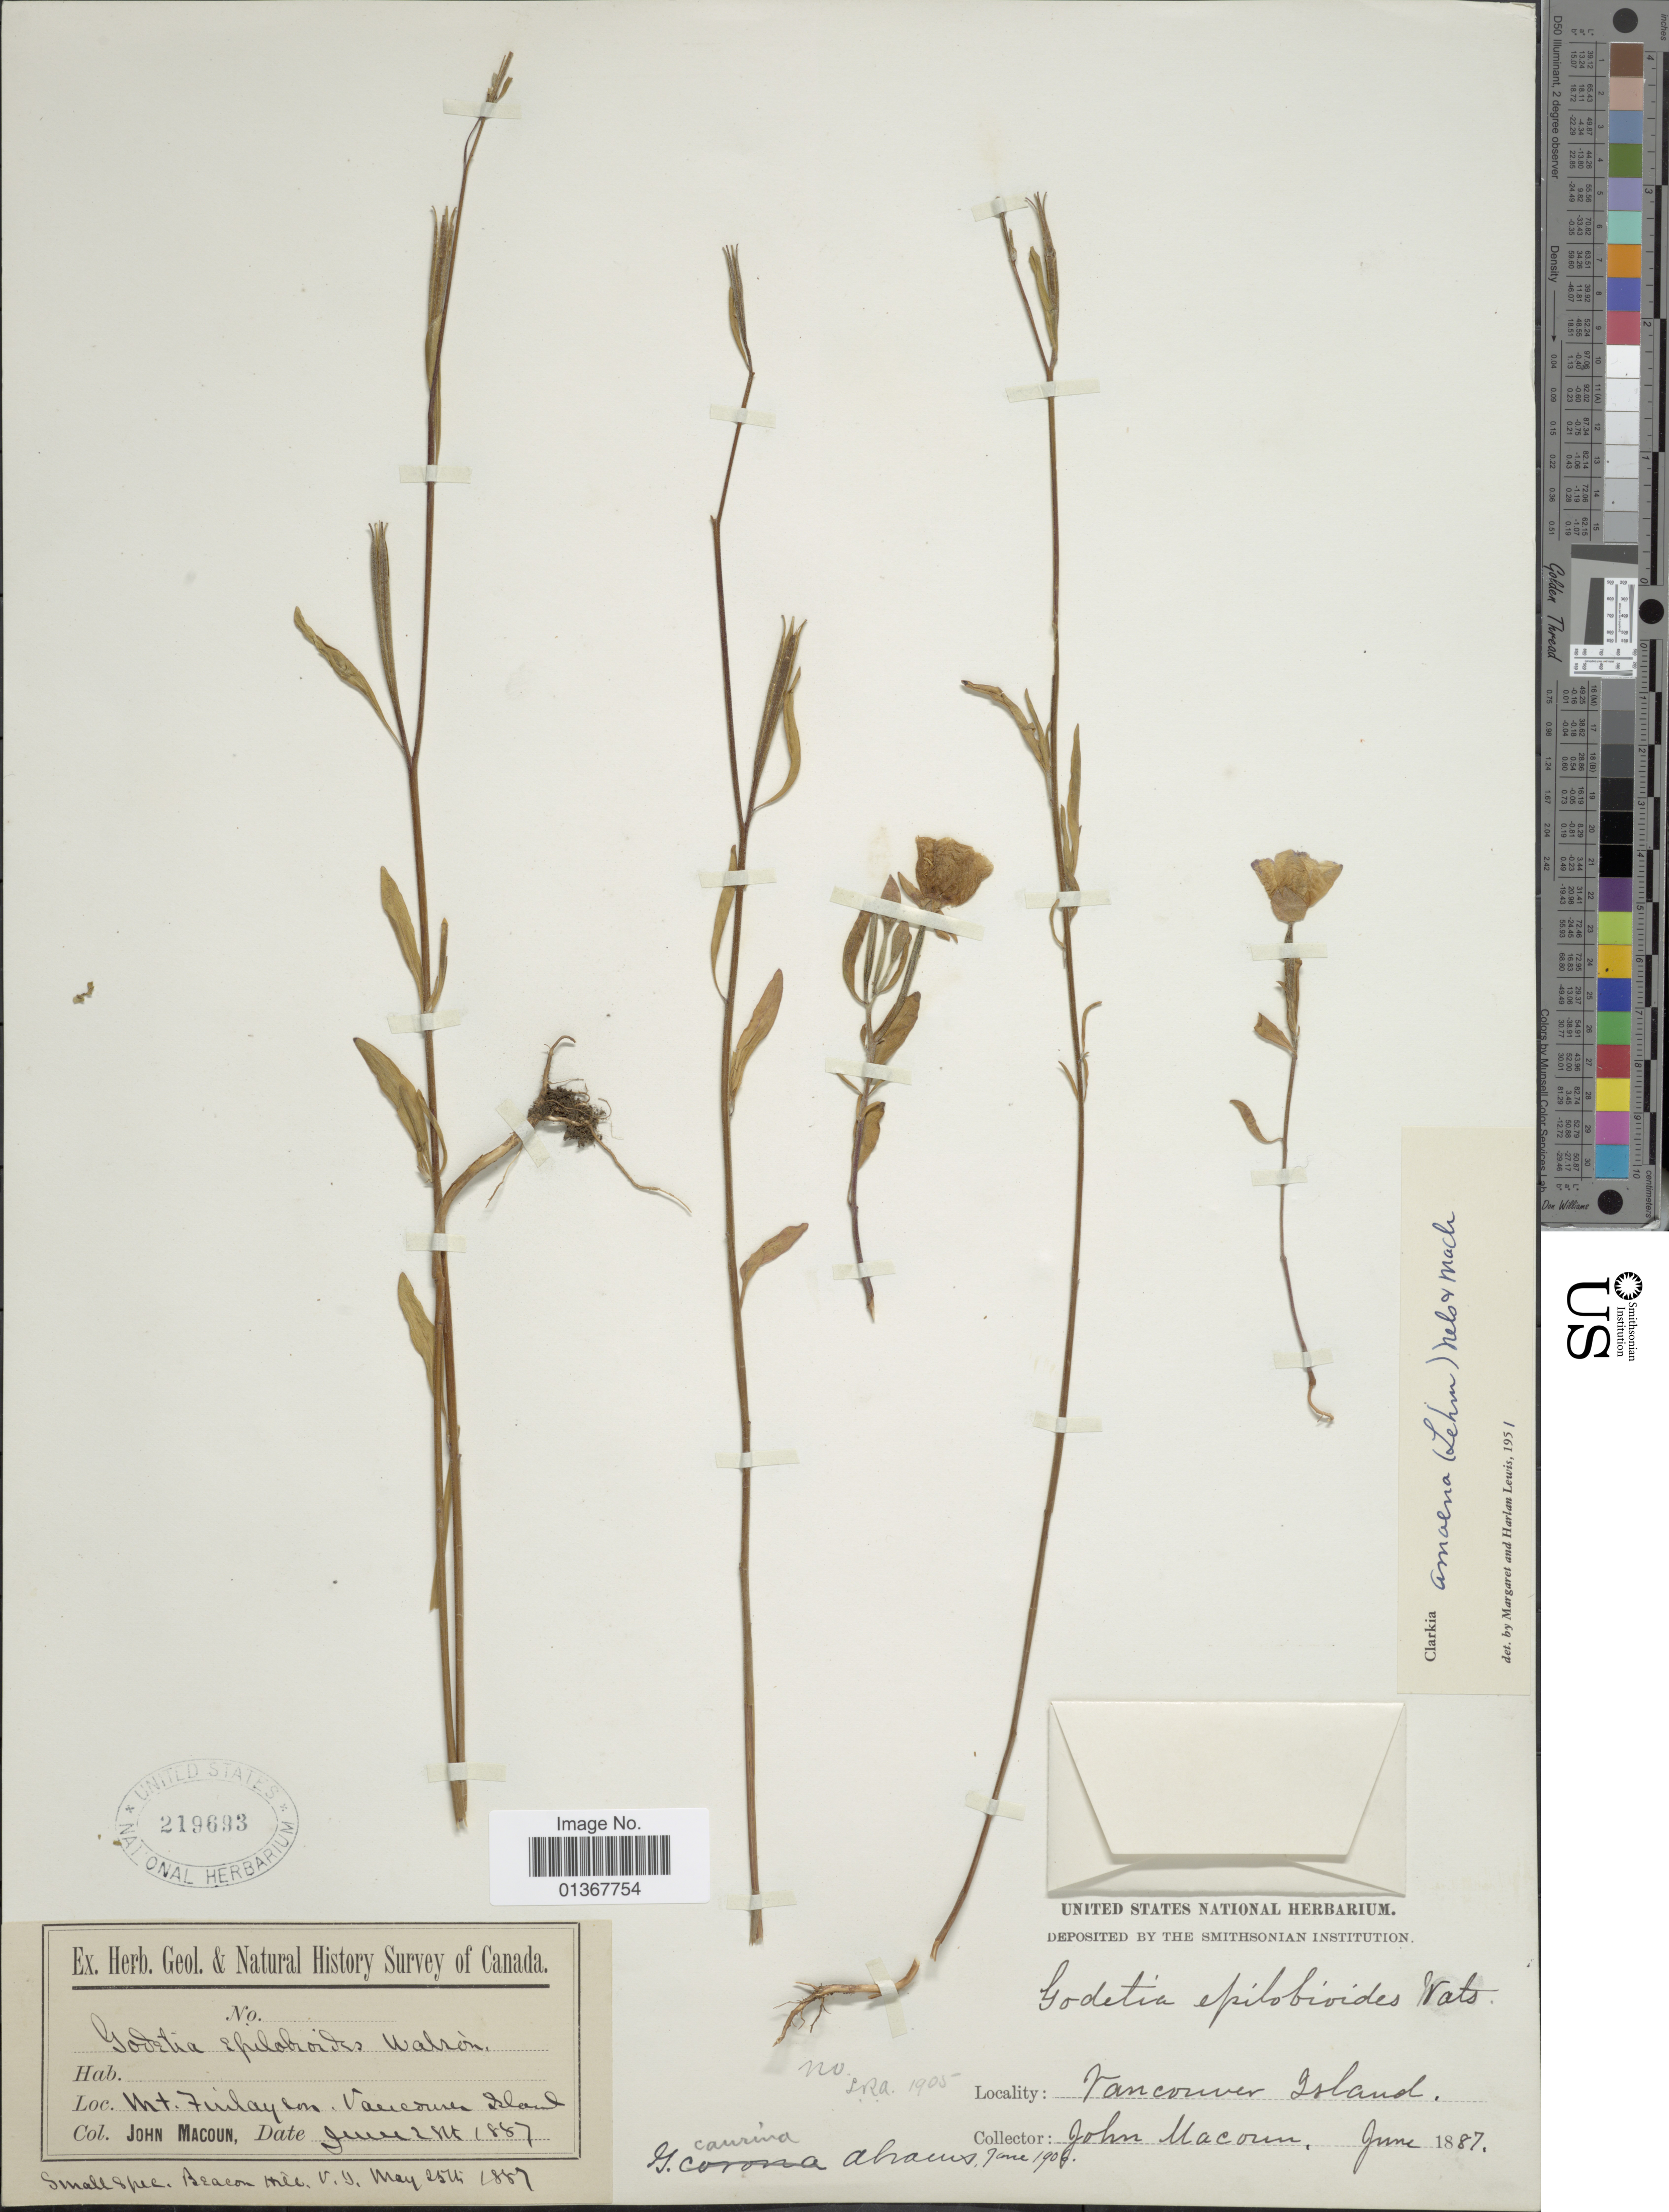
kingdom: Plantae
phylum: Tracheophyta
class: Magnoliopsida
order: Myrtales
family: Onagraceae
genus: Clarkia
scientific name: Clarkia amoena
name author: (Lehm.) A. Nelson & J.F. Macbr.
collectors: J. Macoun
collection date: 1887-06-02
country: Canada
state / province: British Columbia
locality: Mt. Tuilayson, Vancouver Island.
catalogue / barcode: US 219693